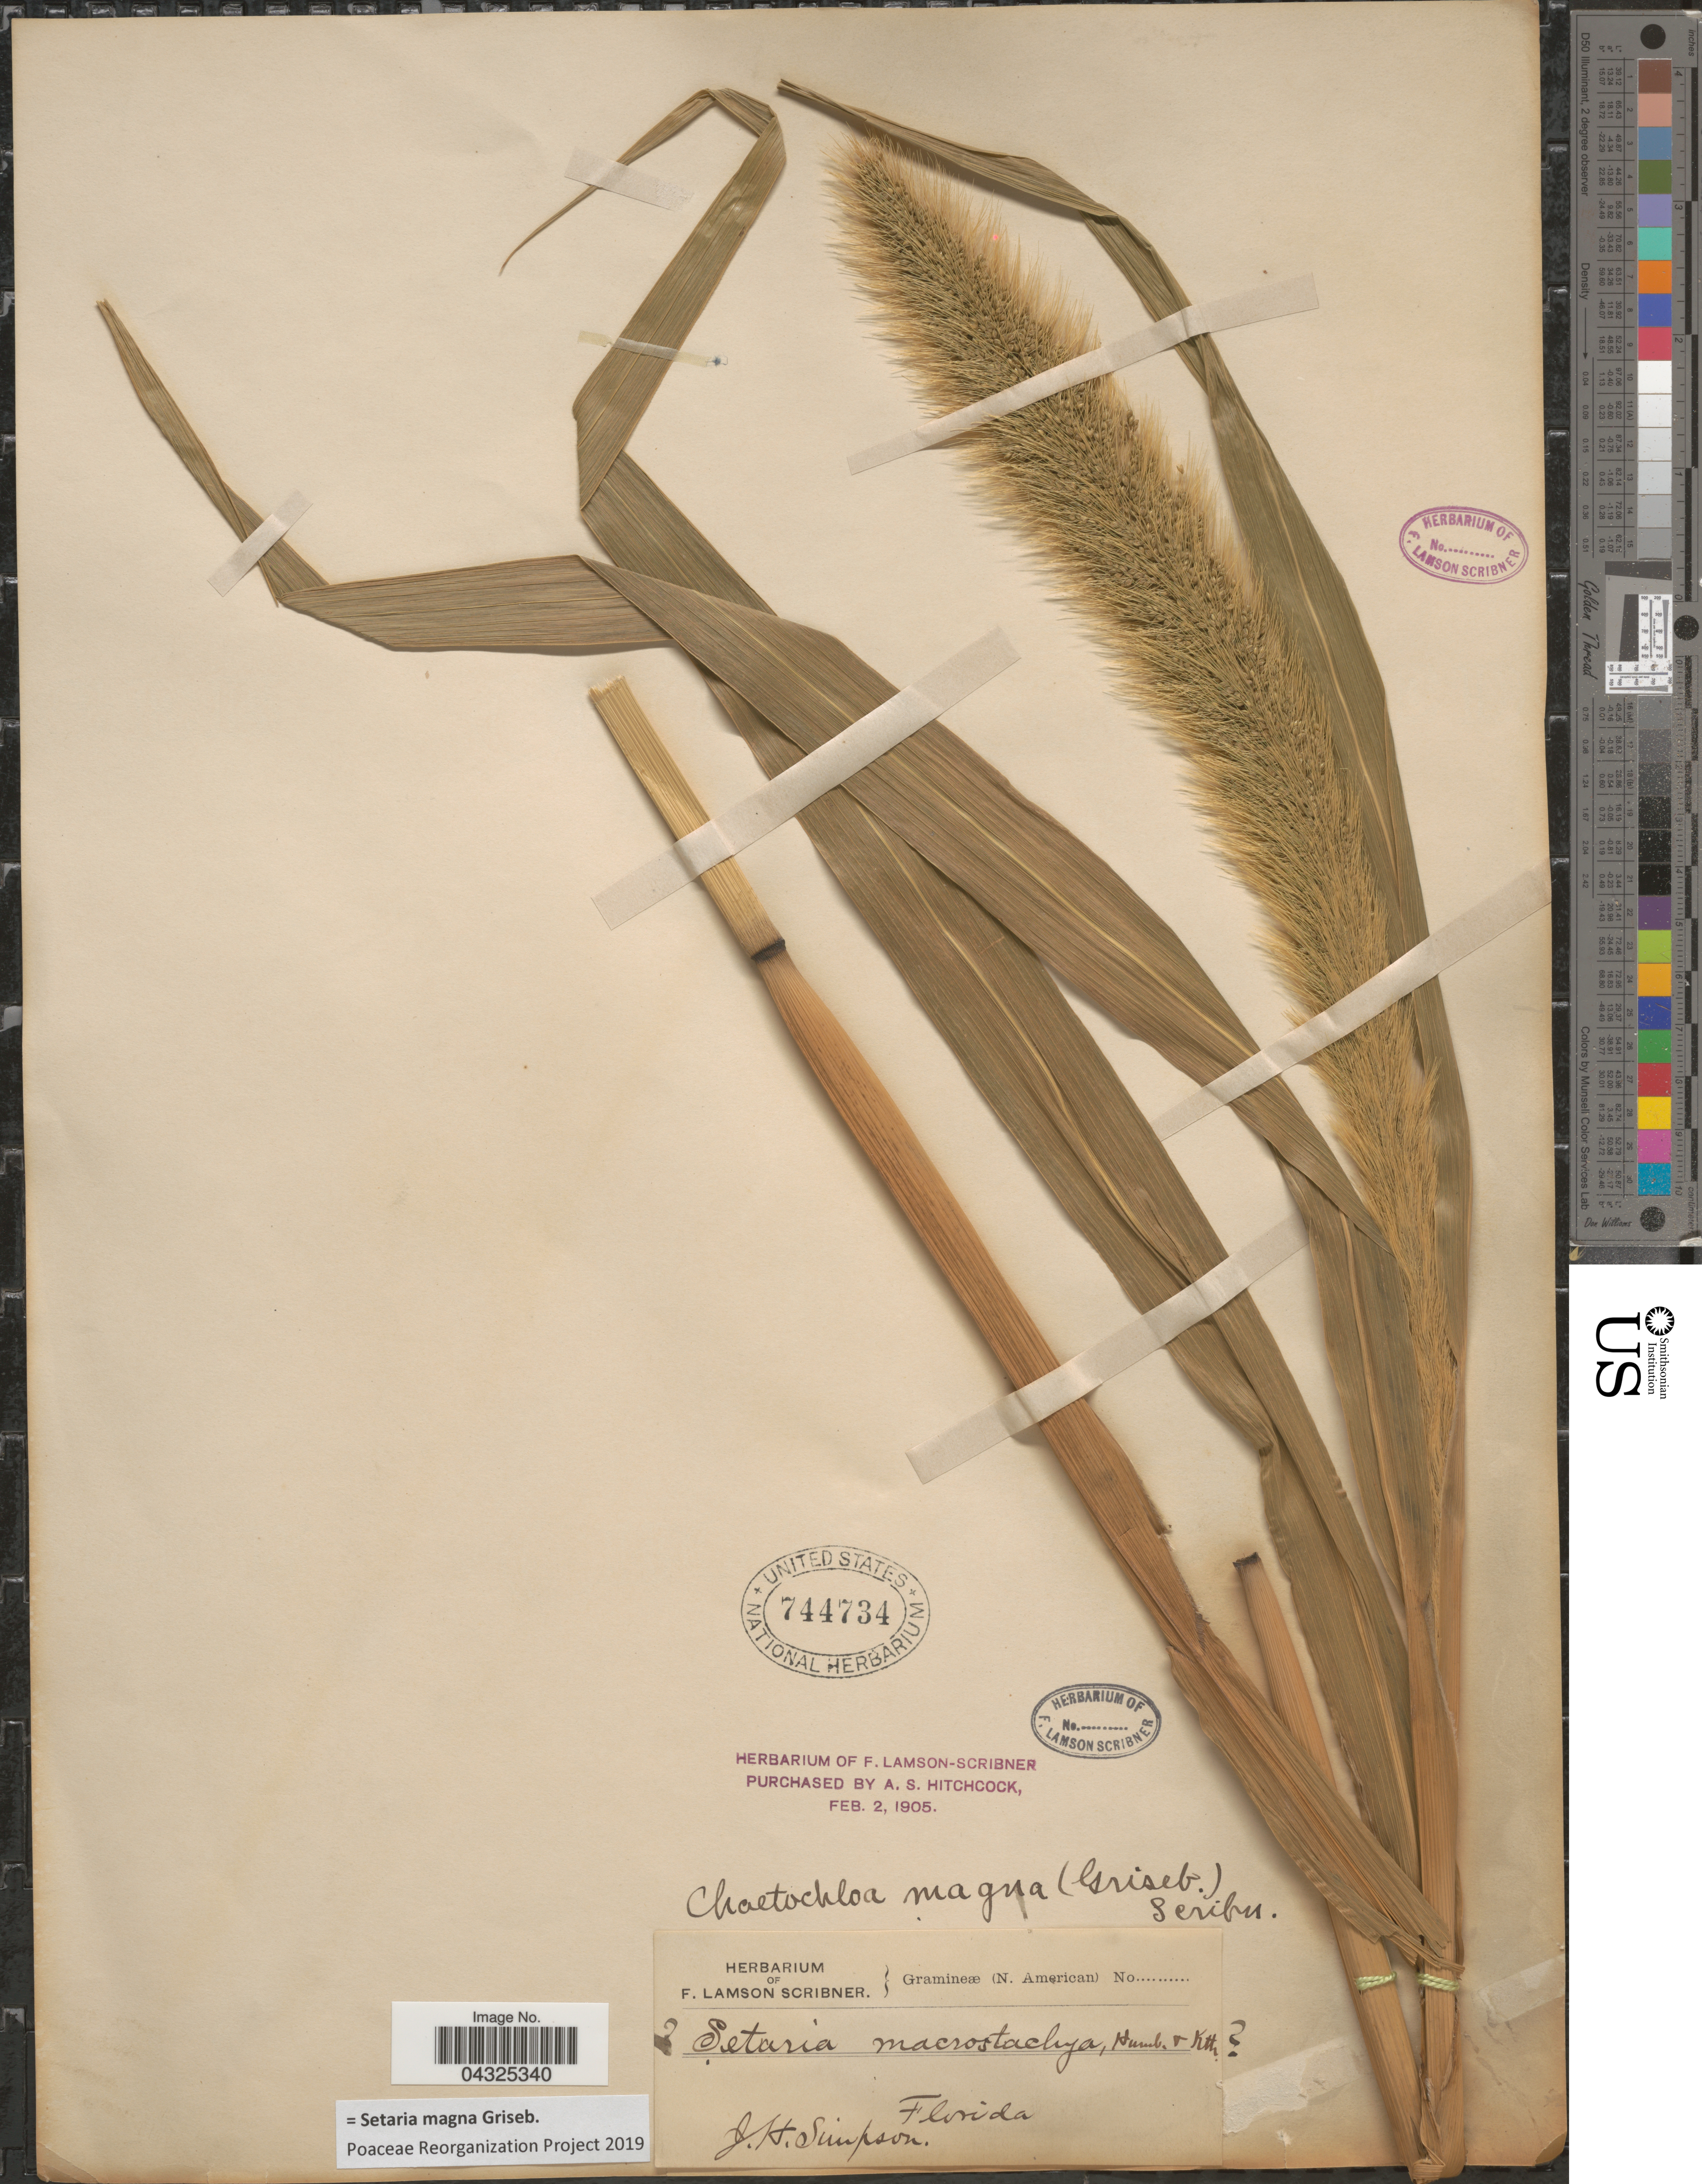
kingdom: Plantae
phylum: Tracheophyta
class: Liliopsida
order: Poales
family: Poaceae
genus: Setaria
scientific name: Setaria magna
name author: Griseb.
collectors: J. H. Simpson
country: United States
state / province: Florida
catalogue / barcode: US 744734